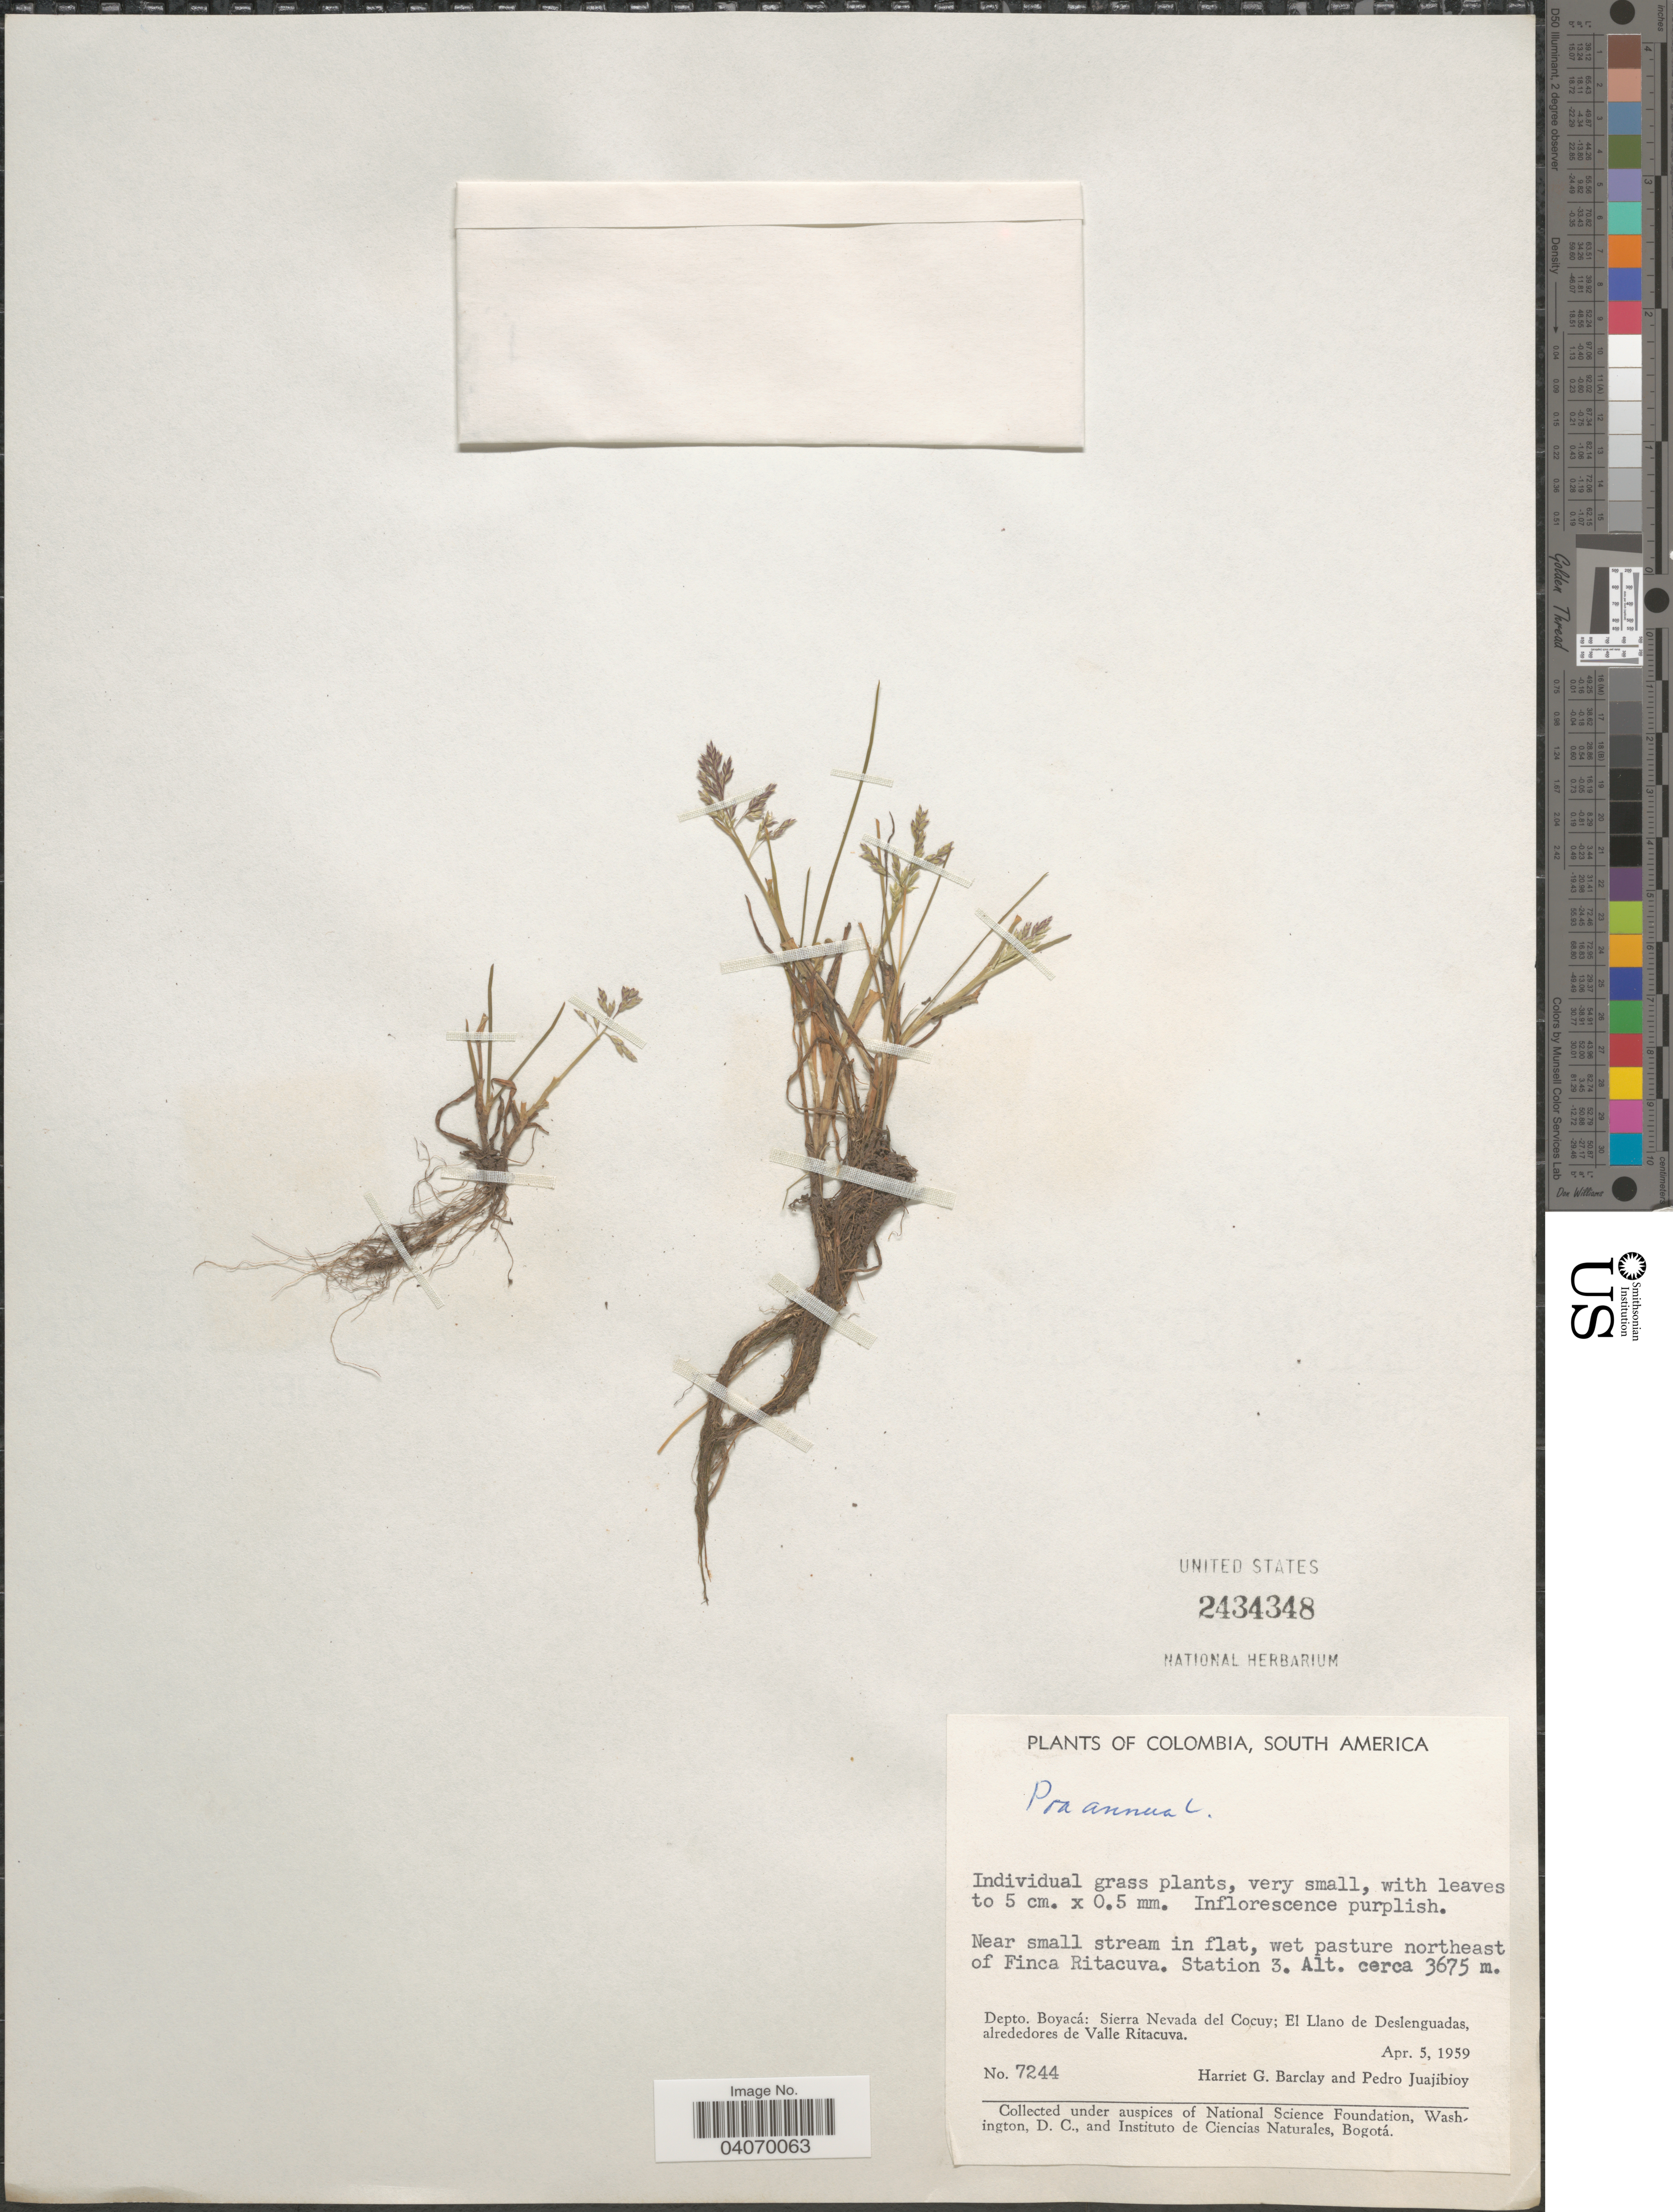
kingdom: Plantae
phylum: Tracheophyta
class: Liliopsida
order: Poales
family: Poaceae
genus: Poa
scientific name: Poa annua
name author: L.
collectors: H. G. Barclay & P. Juajibioy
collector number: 7244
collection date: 1959-04-05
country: Colombia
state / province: Boyacá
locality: Near small stream in flat, wet pasture northeast of Finca Ritacuva. Station 3. Depto. Boyacá: Sierra Nevada del Cocuy; El Llano de Deslenguadas, alrededores de Valle Ritacuva.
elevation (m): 3675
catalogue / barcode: US 2434348